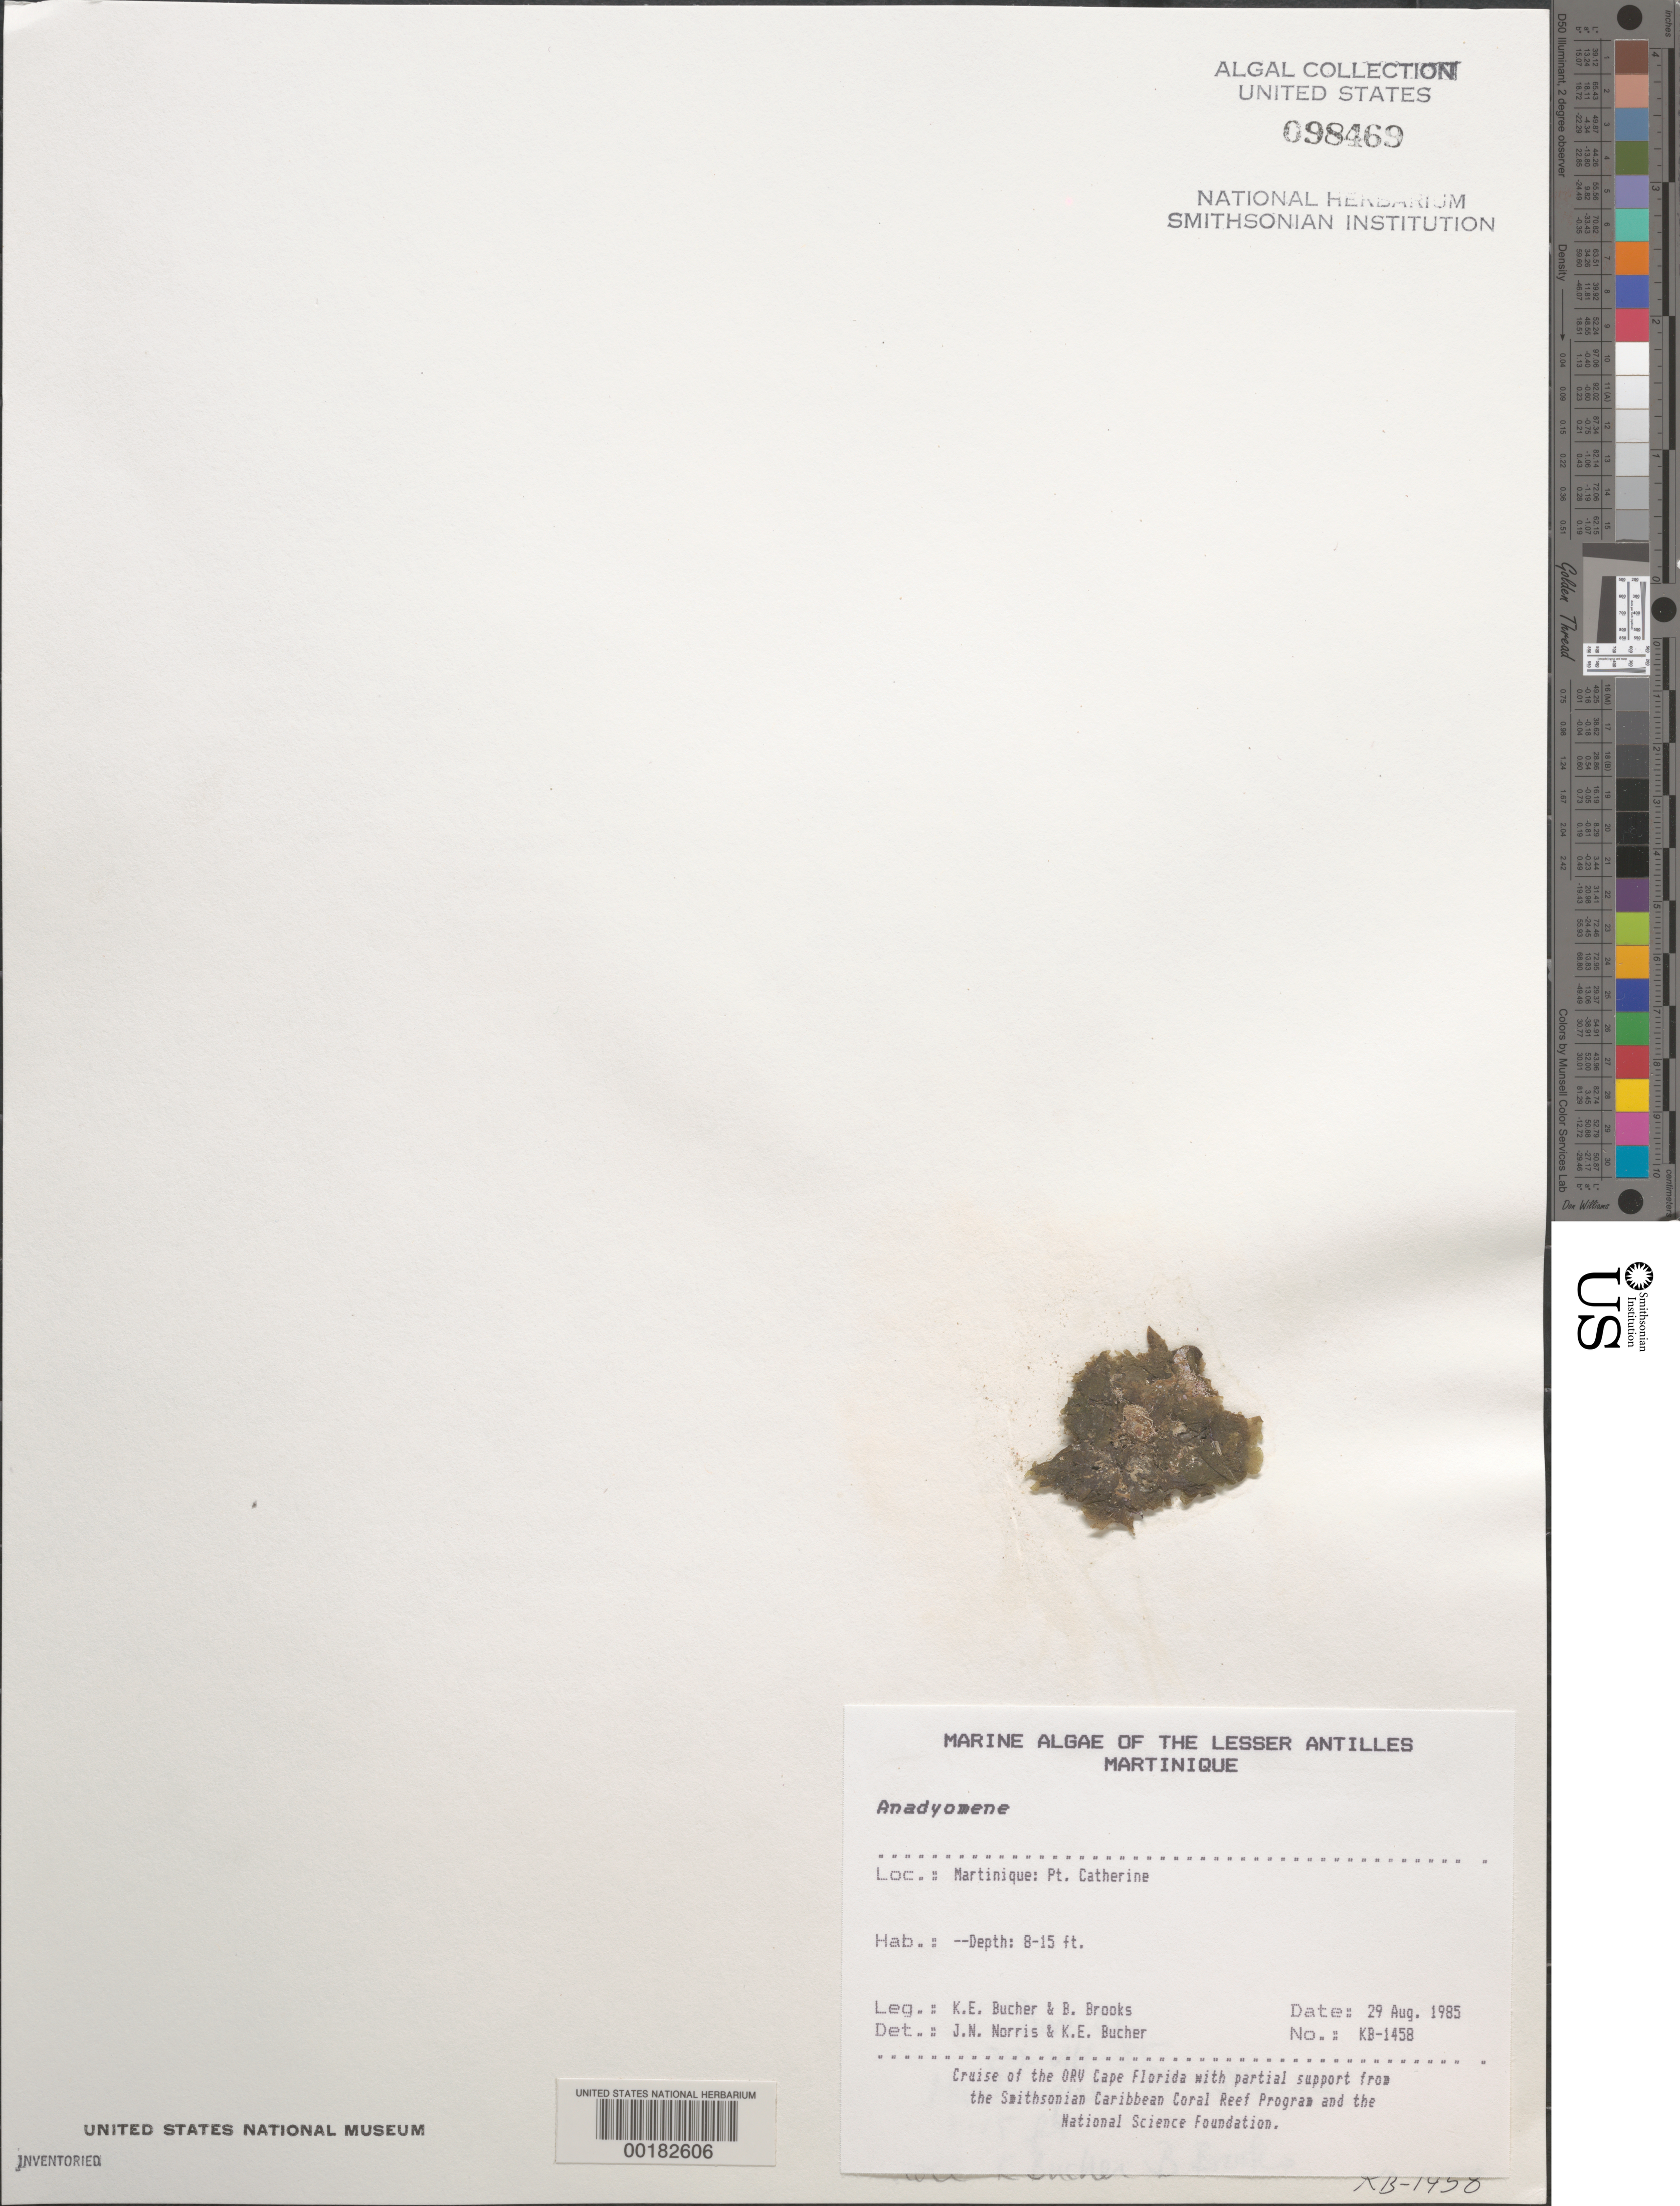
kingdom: Plantae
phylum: Chlorophyta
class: Ulvophyceae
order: Cladophorales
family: Anadyomenaceae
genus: Anadyomene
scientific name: Anadyomene sp.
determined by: Norris, J. N.; Bucher, K. E.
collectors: K. E. Bucher & B. Brooks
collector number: Kb-1458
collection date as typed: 29 Aug 1985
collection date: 1985-08-29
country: Martinique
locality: Pointe Catherine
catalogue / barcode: US 98469